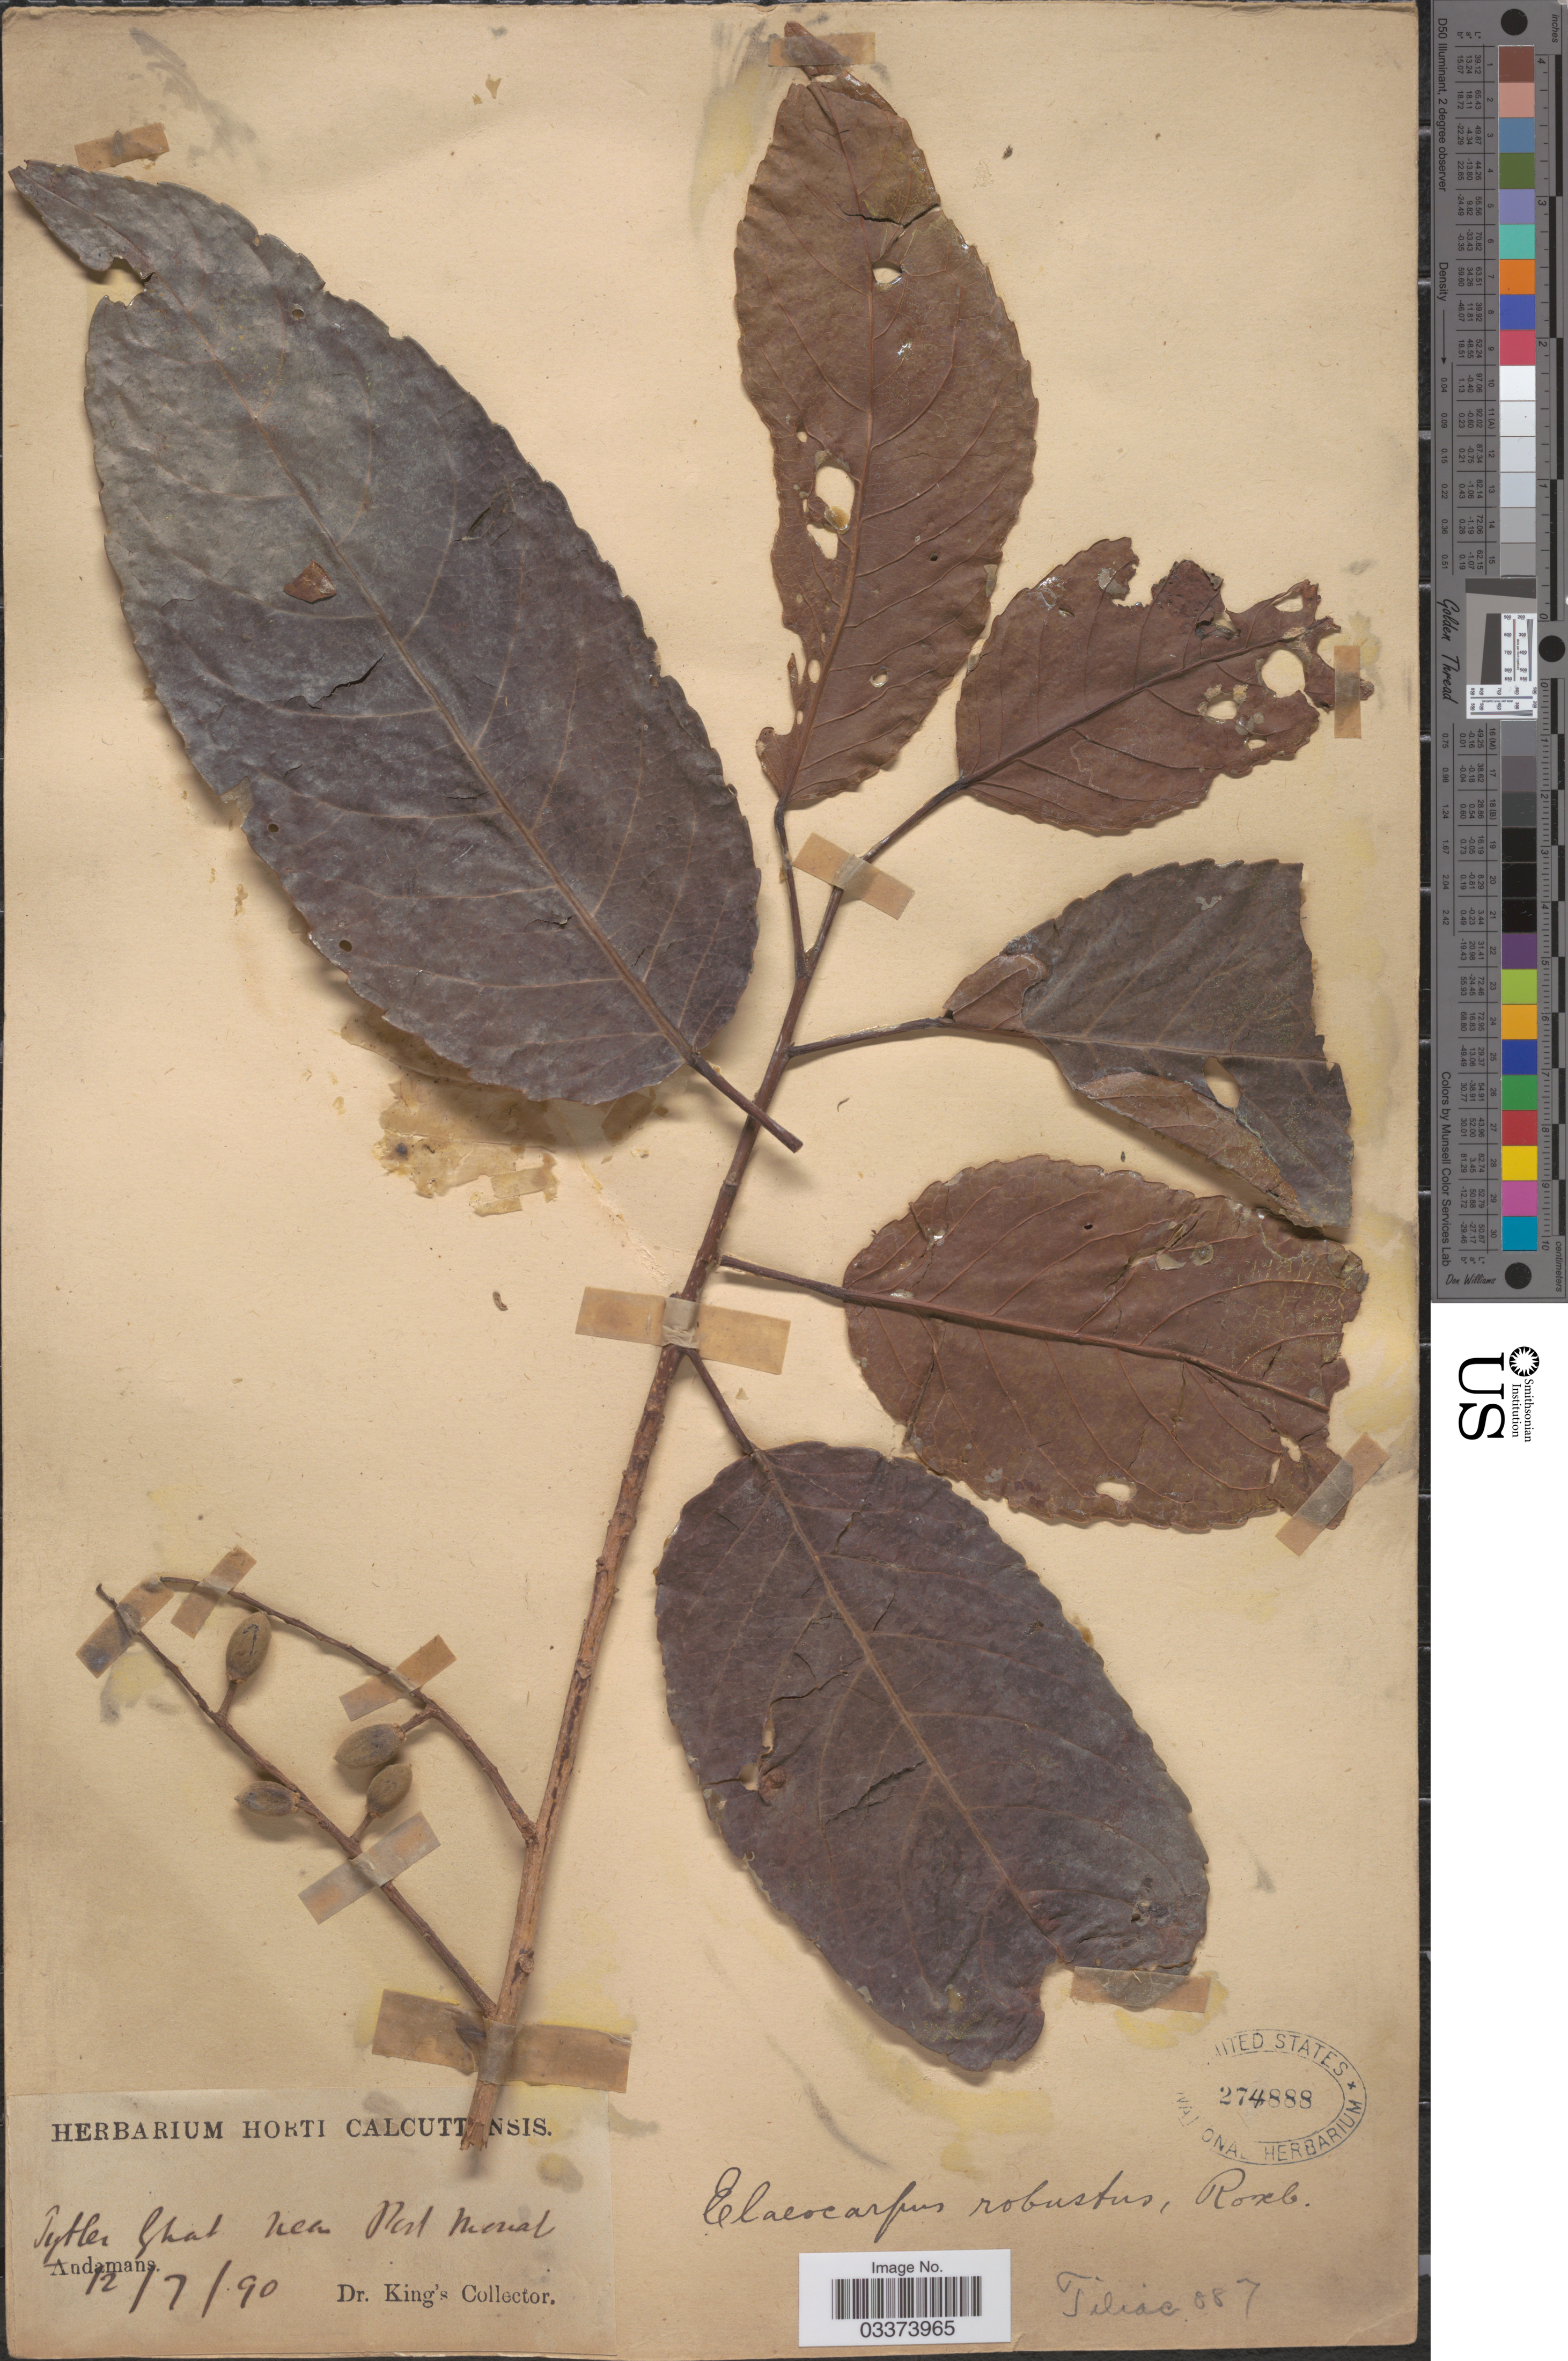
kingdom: Plantae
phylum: Tracheophyta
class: Magnoliopsida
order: Oxalidales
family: Elaeocarpaceae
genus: Elaeocarpus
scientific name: Elaeocarpus robustus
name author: Roxb.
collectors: Dr. King's collector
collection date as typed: Transcribed d/m/y: 12/7/90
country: India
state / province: Andaman and Nicobar Islands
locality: Tytler Ghat near Port Mouat. Andamans.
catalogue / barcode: US 274888